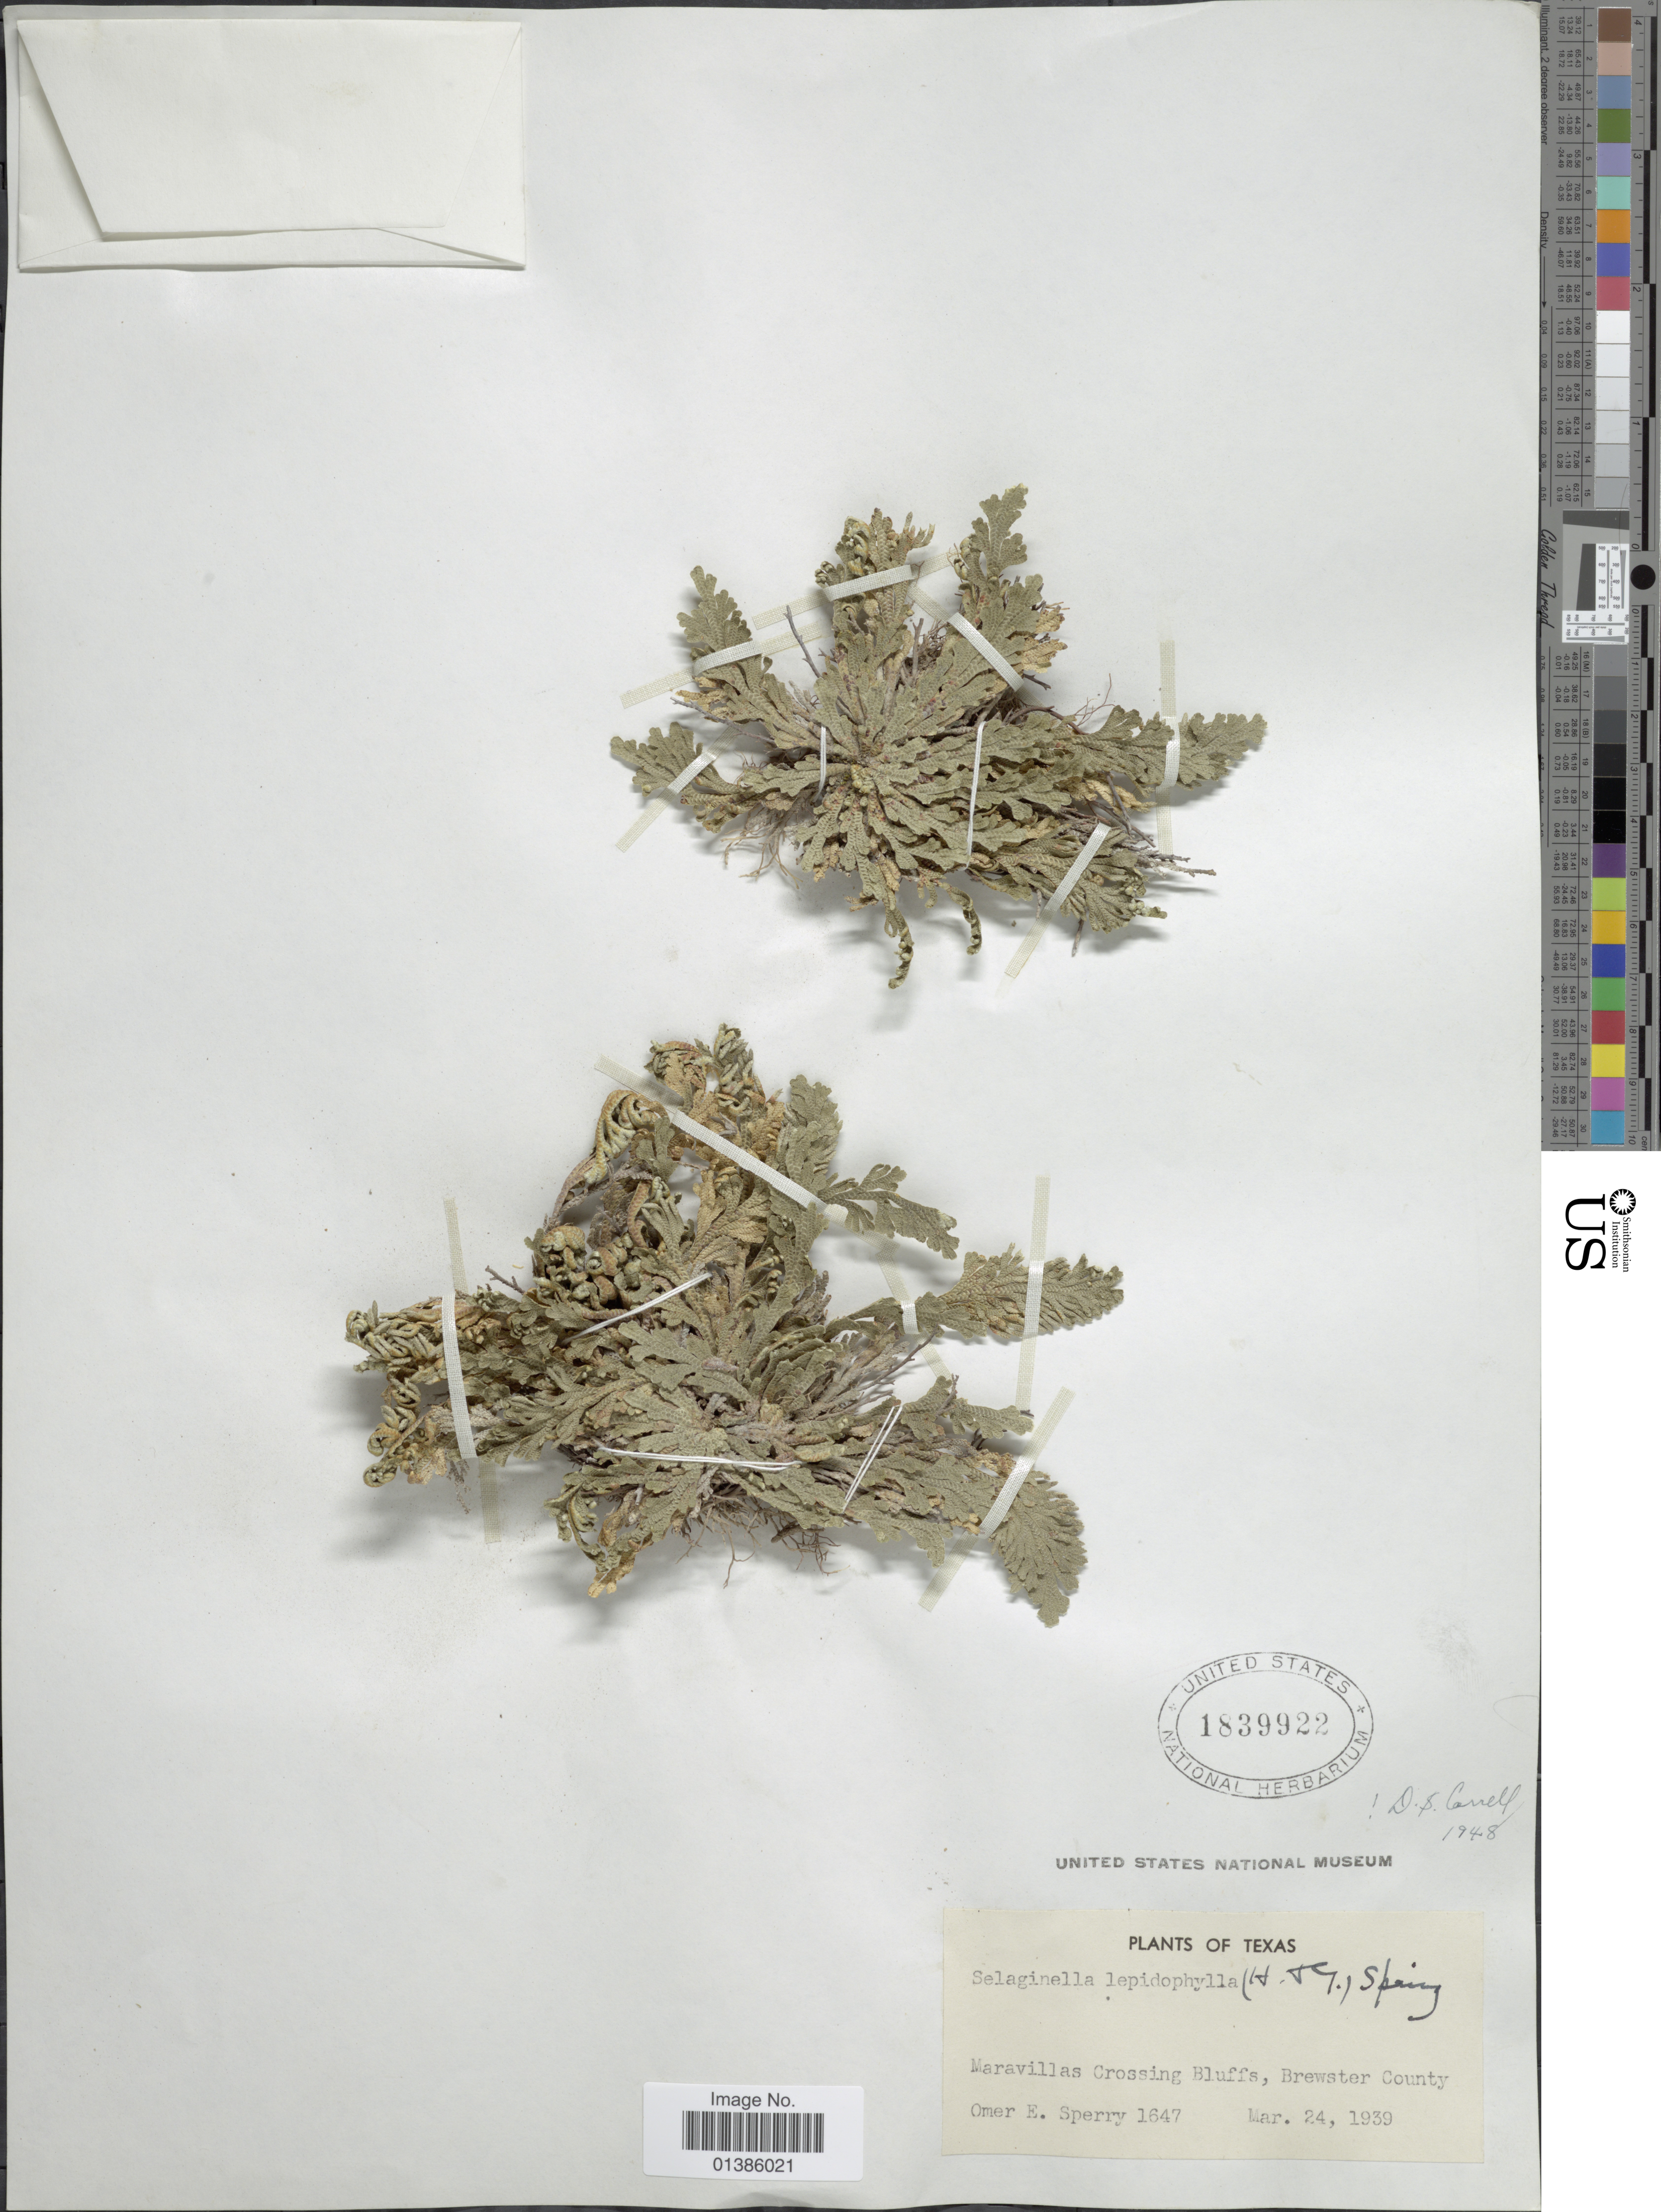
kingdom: Plantae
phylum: Tracheophyta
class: Lycopodiopsida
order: Selaginellales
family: Selaginellaceae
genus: Selaginella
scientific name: Selaginella lepidophylla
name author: (Hook. & Grev.) Spring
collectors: O. E. Sperry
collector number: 1647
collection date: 1939-03-24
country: United States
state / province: Texas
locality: Maravillas Crossing Bluffs, Brewster County.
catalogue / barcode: US 1839922